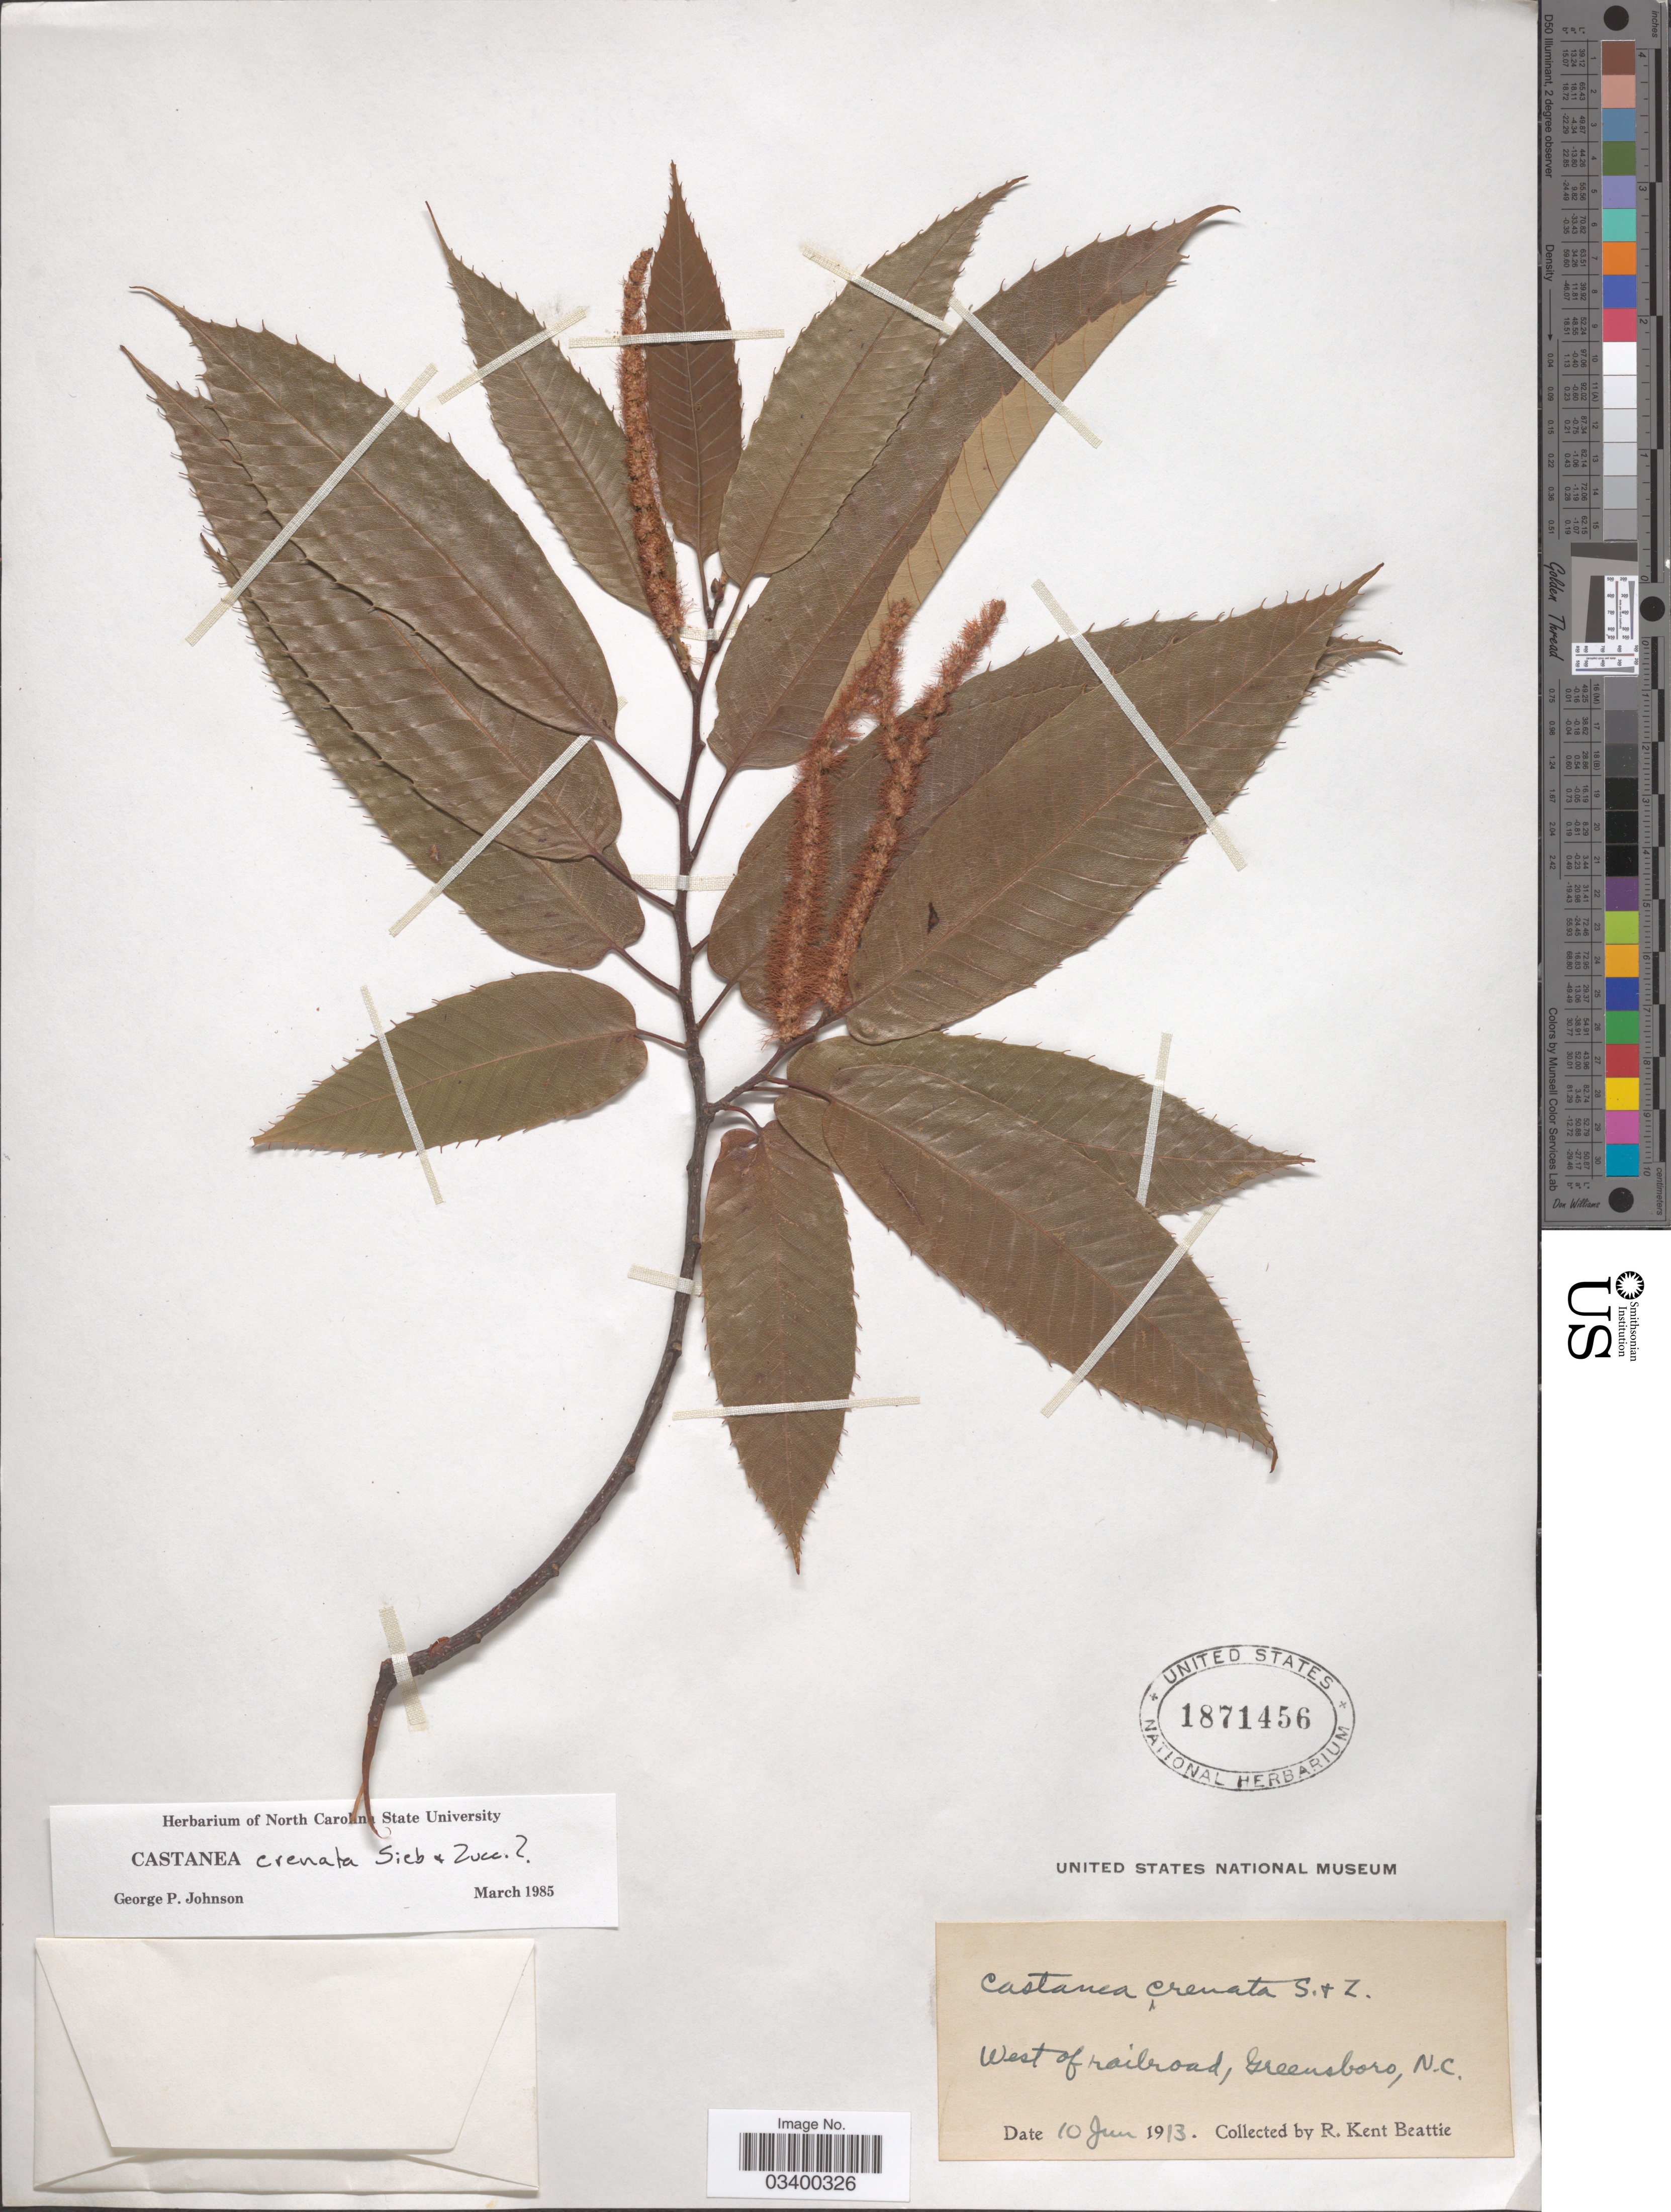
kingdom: Plantae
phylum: Tracheophyta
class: Magnoliopsida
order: Fagales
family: Fagaceae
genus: Castanea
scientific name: Castanea crenata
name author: Siebold & Zucc.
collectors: R. K. Beattie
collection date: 1913-06-10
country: United States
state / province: North Carolina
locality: West of railroad, Greensboro.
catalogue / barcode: US 1871456